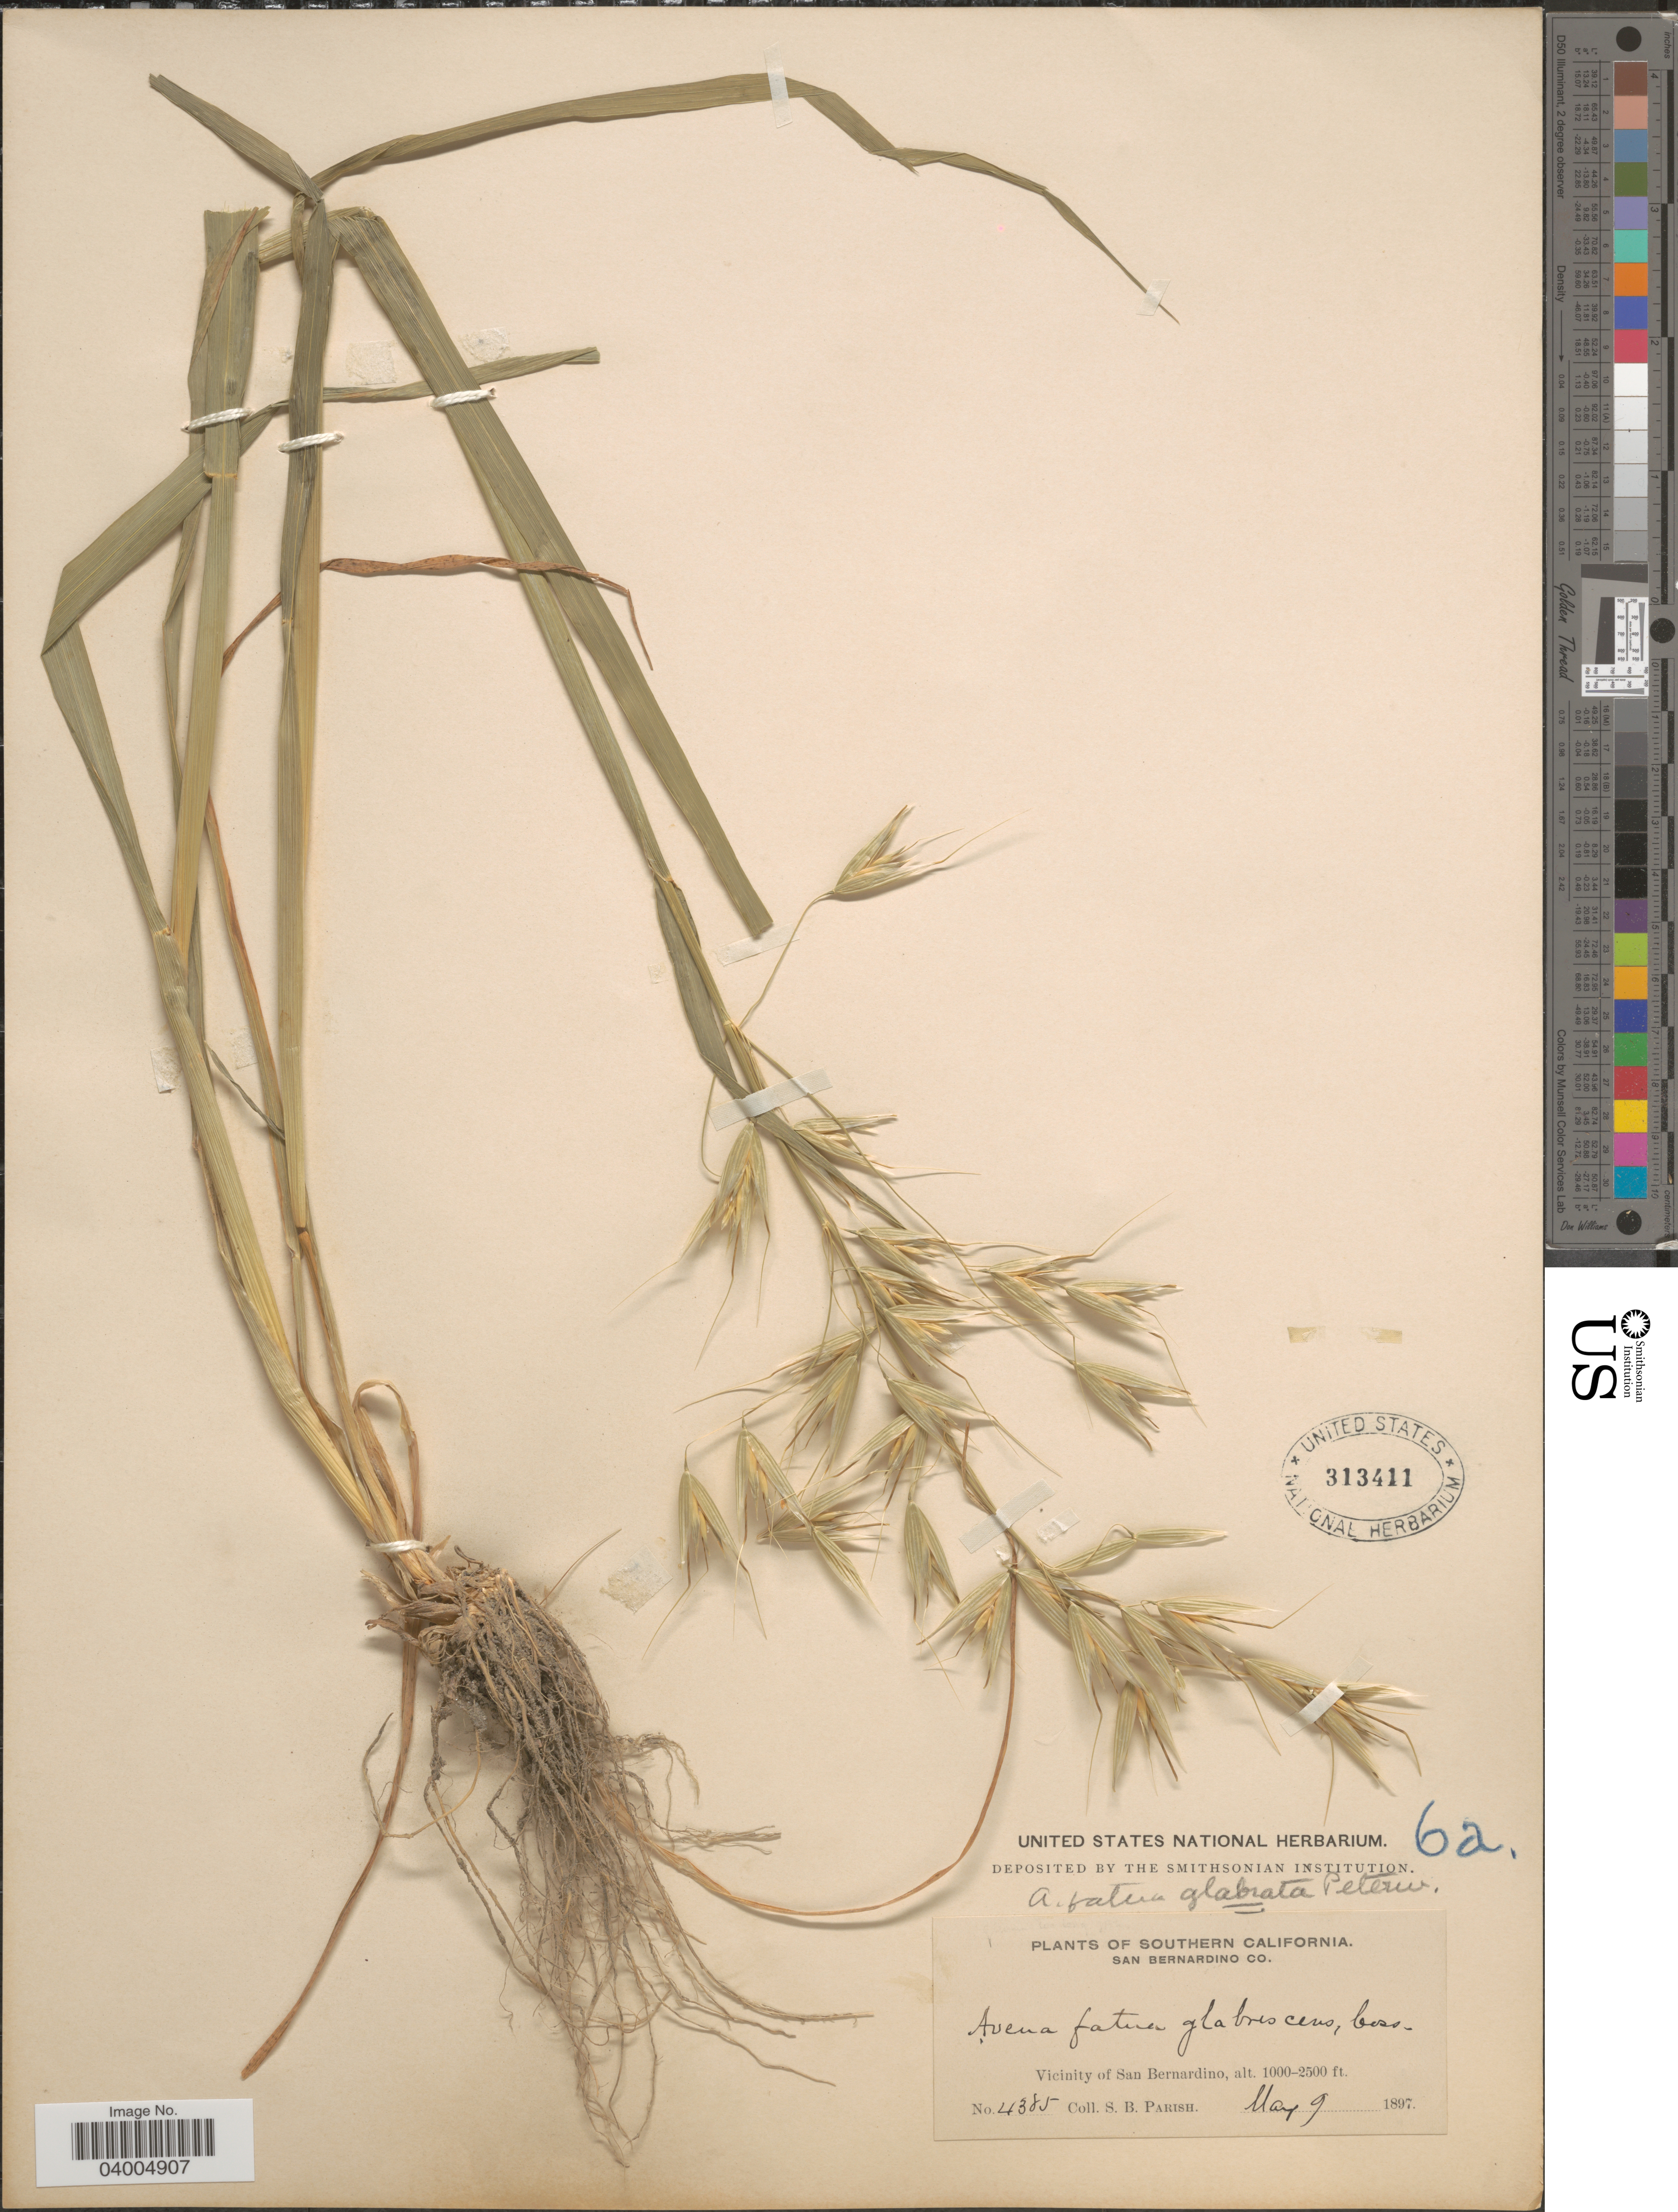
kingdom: Plantae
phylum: Tracheophyta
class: Liliopsida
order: Poales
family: Poaceae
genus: Avena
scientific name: Avena fatua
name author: L.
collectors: S. B. Parish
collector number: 4385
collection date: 1897-05-09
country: United States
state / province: California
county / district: San Bernardino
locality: Southern California. San Bernardino Co. Vicinity of San Bernardino.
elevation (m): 305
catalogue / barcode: US 313411